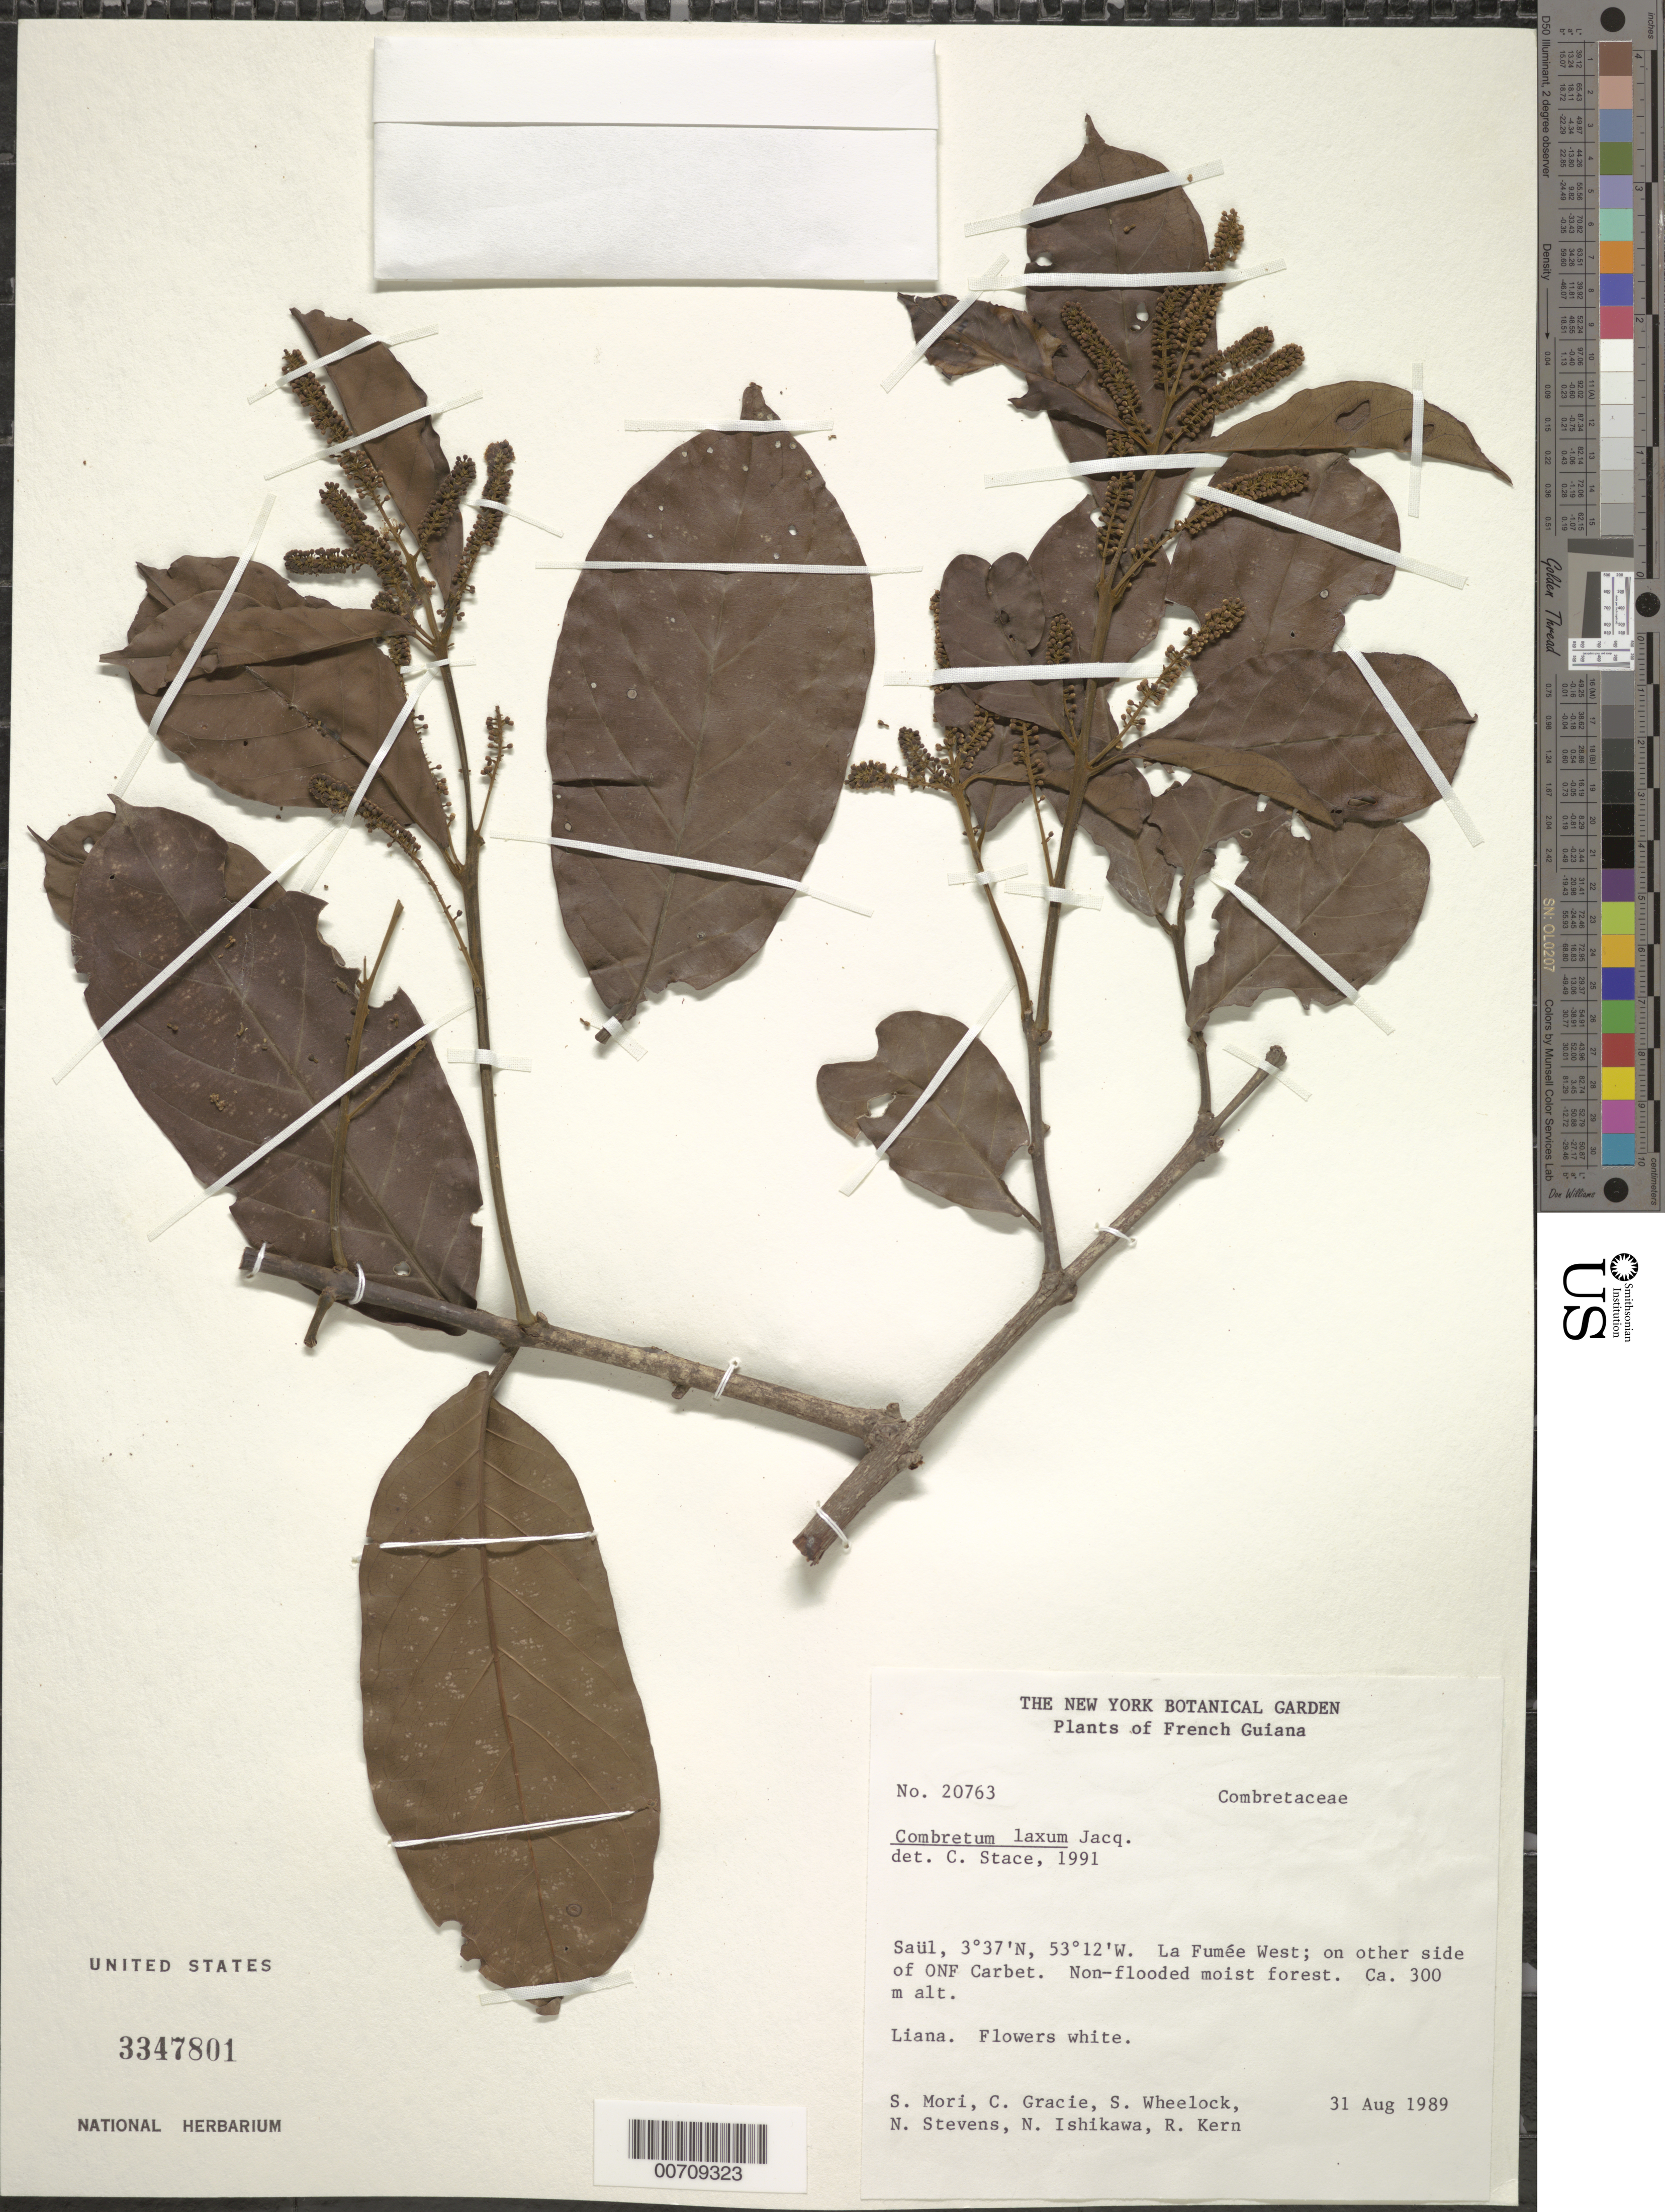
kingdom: Plantae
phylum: Tracheophyta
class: Magnoliopsida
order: Myrtales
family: Combretaceae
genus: Combretum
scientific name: Combretum laxum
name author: Jacq.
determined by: Stace, C. A.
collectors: S. Mori, J. Gebhards, N. Stevens & N. Ishikawa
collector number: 20763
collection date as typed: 31-Aug-89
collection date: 1989-08-31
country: French Guiana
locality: Saül, La Fumée West, other side of ONF Carbet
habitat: Non-flooded moist forest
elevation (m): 300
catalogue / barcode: US 3347801